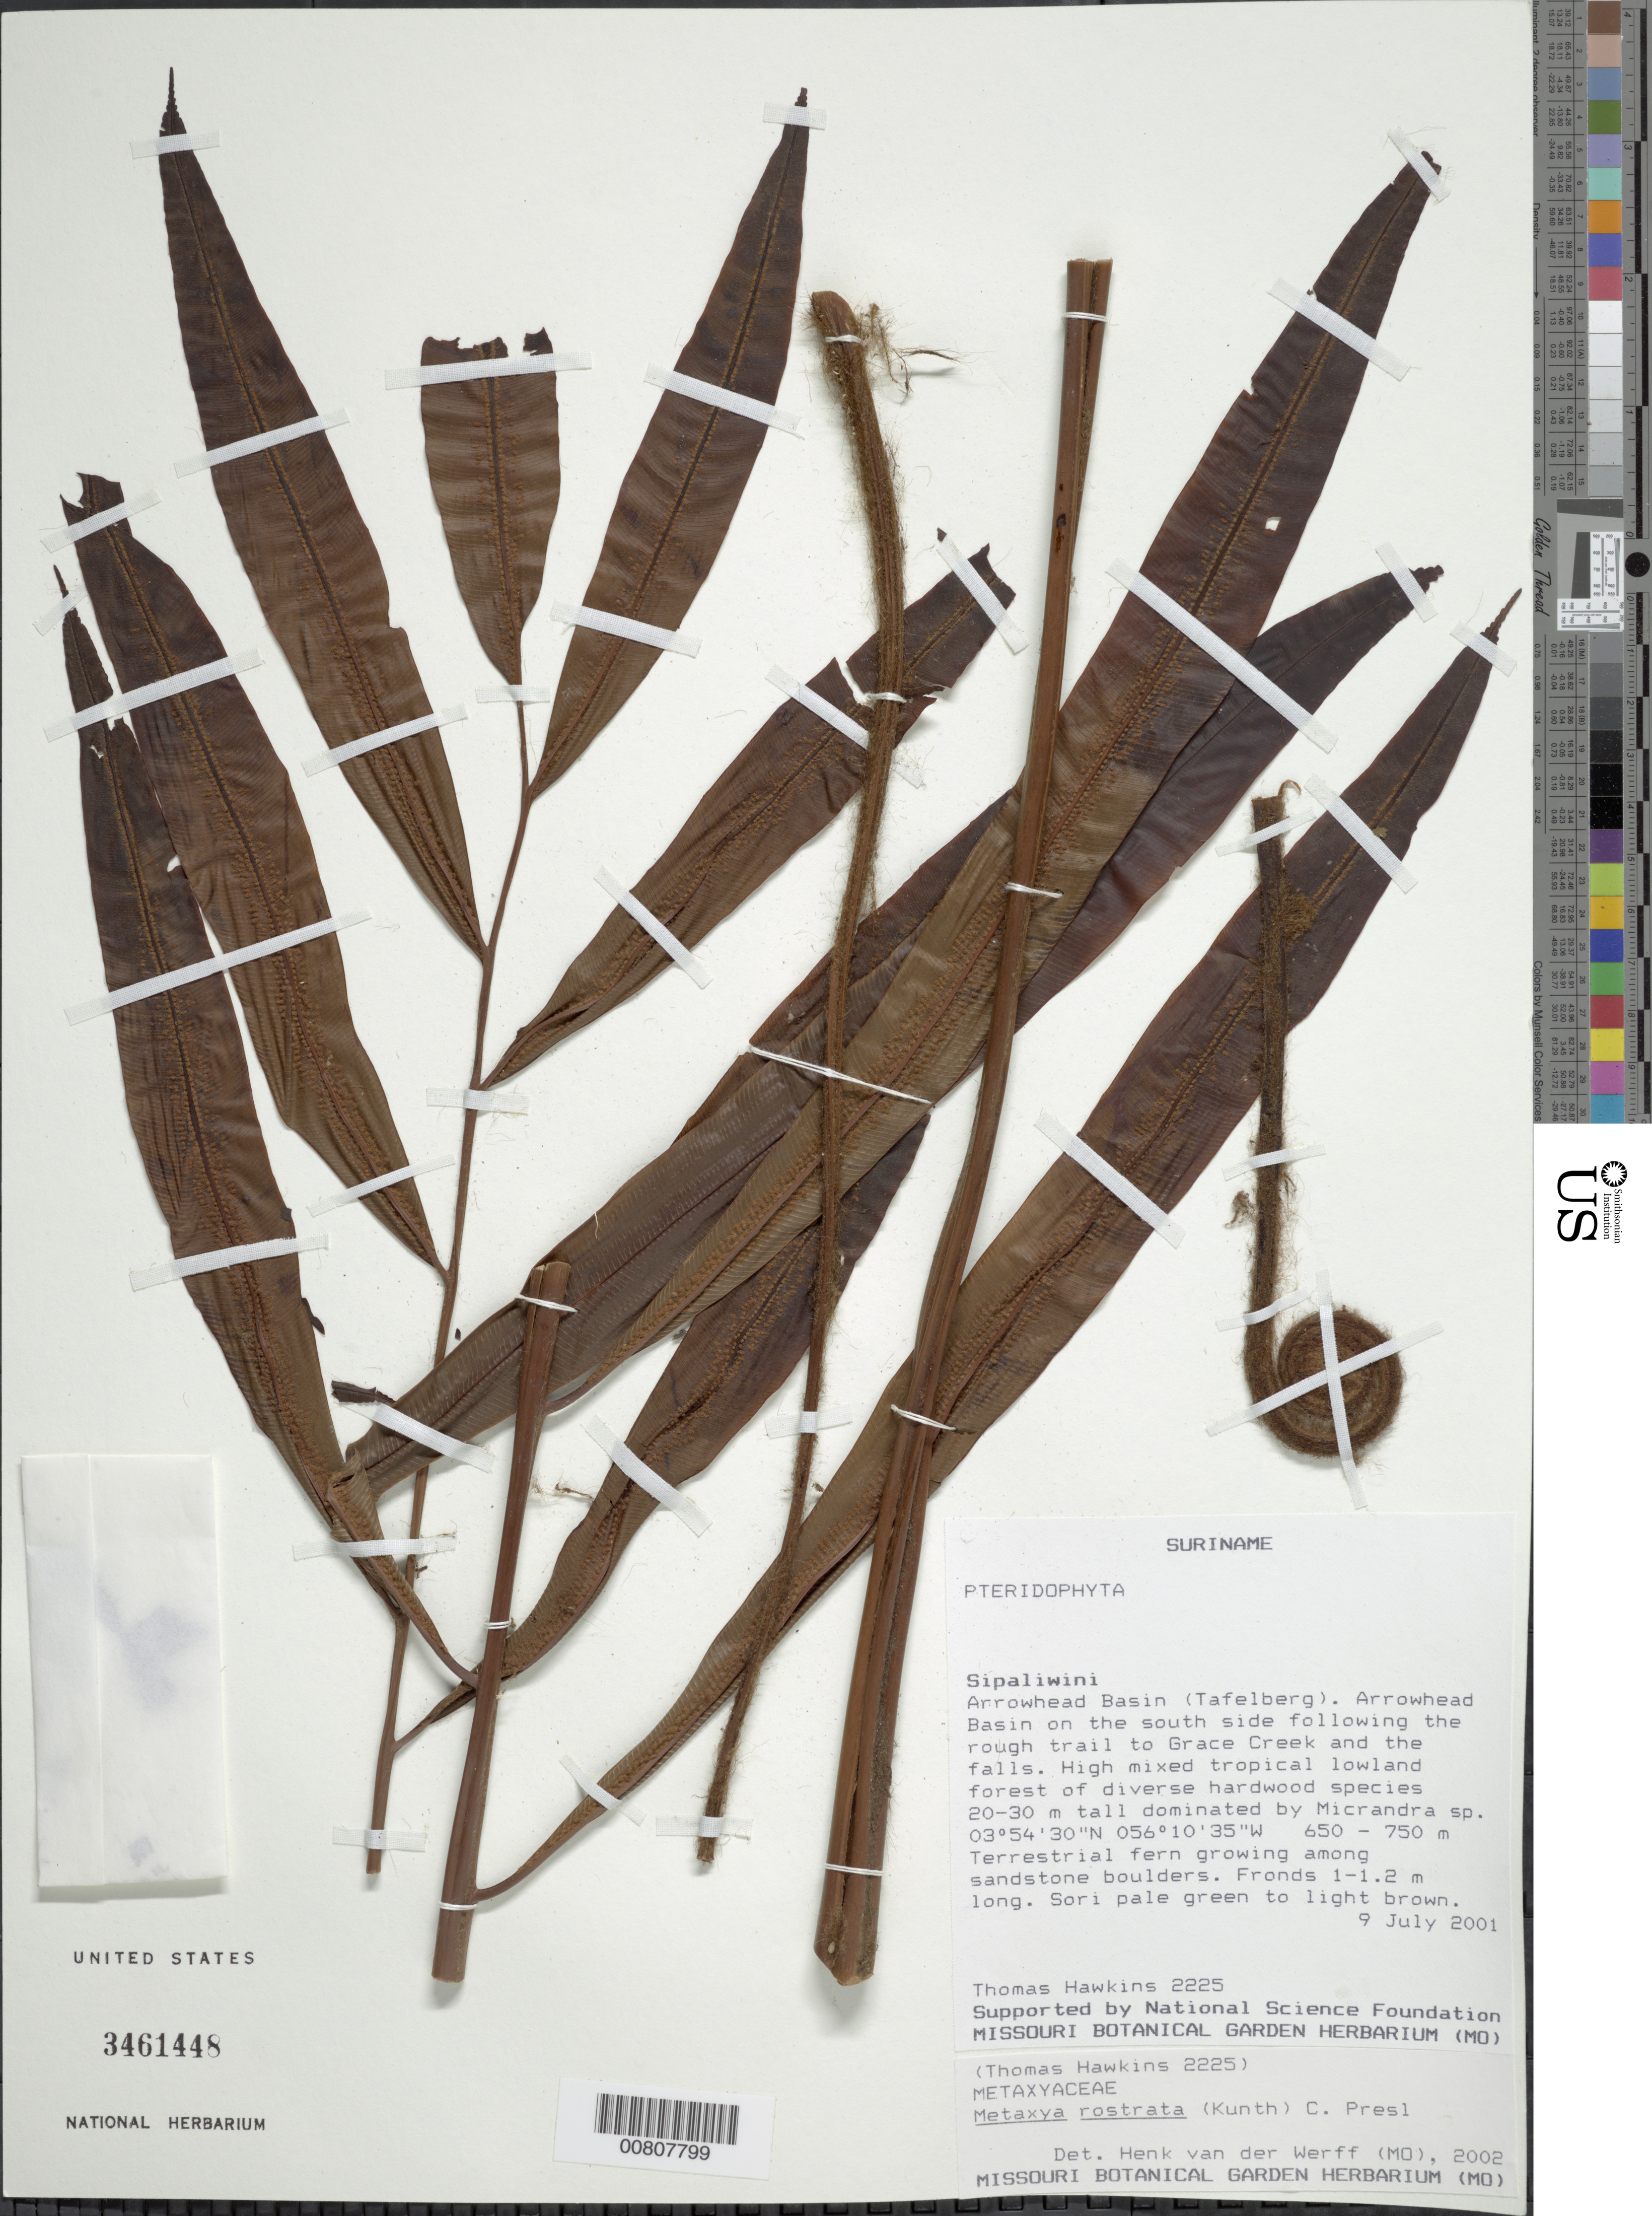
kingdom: Plantae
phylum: Tracheophyta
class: Polypodiopsida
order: Cyatheales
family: Metaxyaceae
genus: Metaxya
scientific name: Metaxya rostrata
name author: (Kunth) C. Presl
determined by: van der Werff, H., (MO), Missouri Botanical Garden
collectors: T. Hawkins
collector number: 2225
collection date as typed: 9-Jul-01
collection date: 2001-07-09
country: Suriname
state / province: Sipaliwini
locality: Tafelberg (Table Mountain), Arrowhead Basin, south side following the rough trail to Grace Creek and the falls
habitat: High mixed tropical lowland forest of diverse hardwood species 20-30 m tall dominated by Micrandra sp.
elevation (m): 650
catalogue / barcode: US 3461448